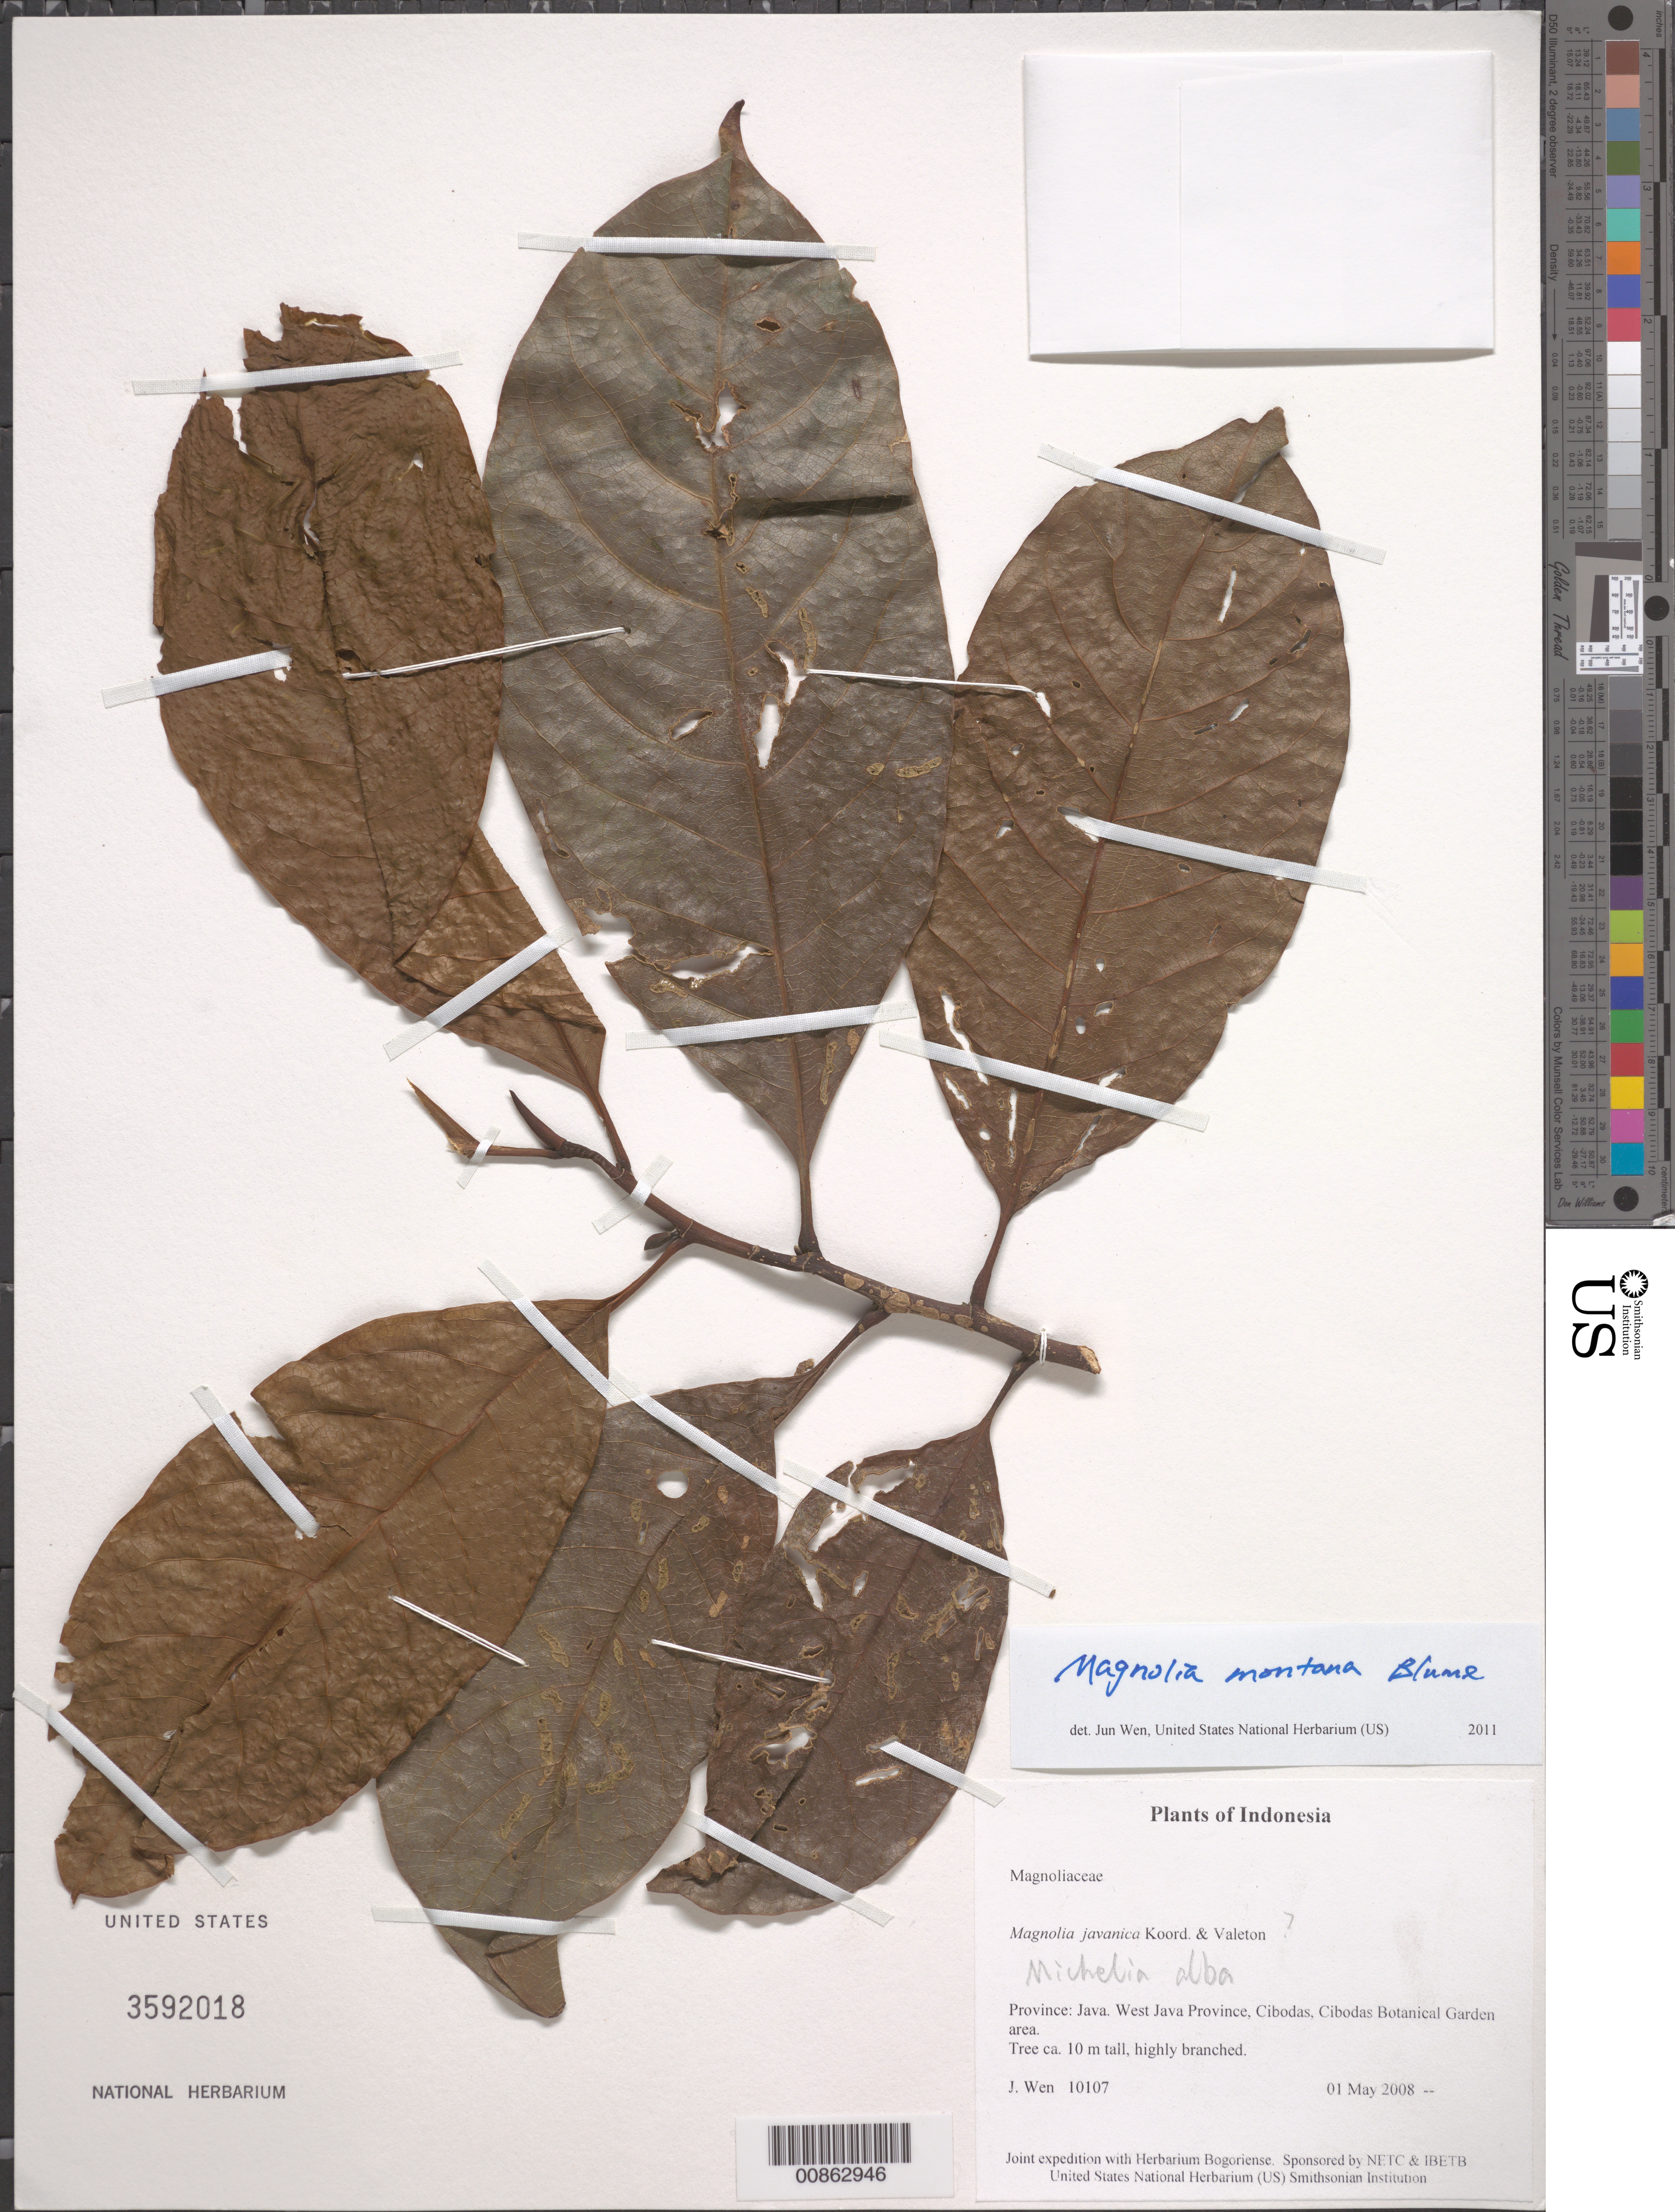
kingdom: Plantae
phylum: Tracheophyta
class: Magnoliopsida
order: Magnoliales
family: Magnoliaceae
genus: Magnolia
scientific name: Magnolia montana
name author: (Blume) Figlar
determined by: Wen, Jun, (BOT), Smithsonian Institution - National Museum of Natural History (UNITED STATES)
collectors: J. Wen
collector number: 10107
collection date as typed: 01 May 2008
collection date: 2008-05-01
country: Indonesia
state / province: Java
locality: West Java Province, Cibodas, Cibodas Botanical Garden area.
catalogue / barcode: US 3592018